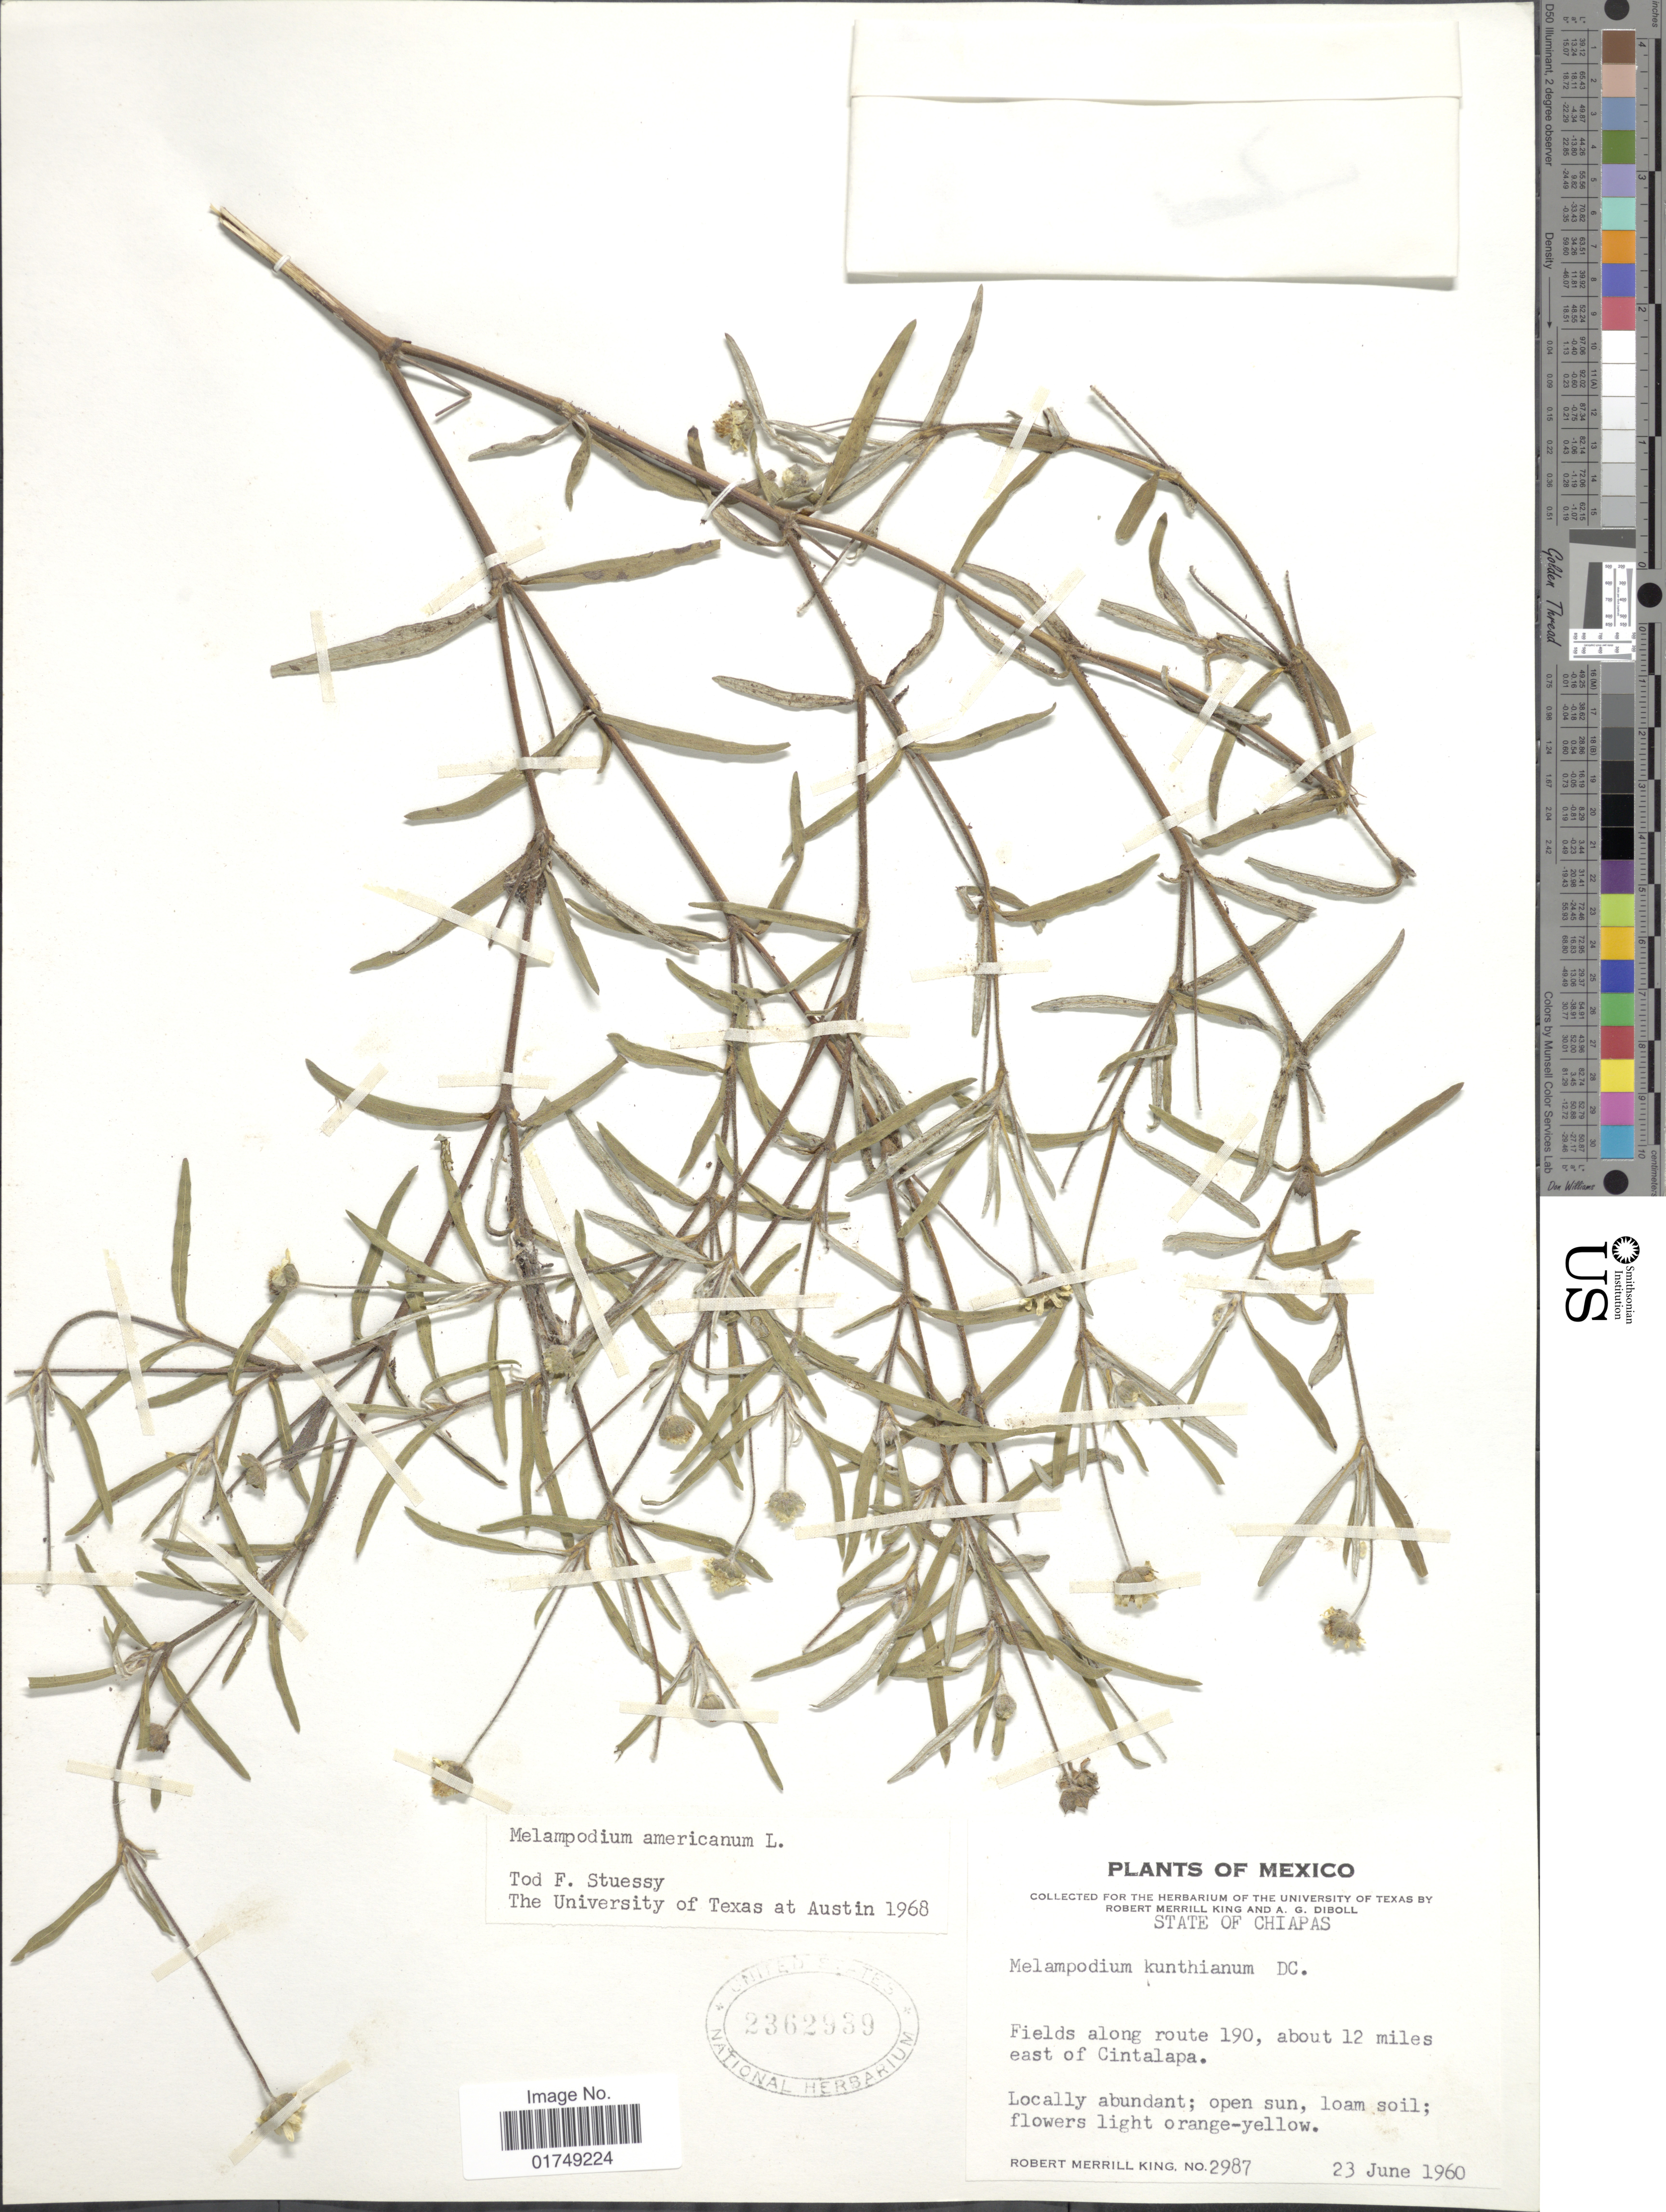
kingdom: Plantae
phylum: Tracheophyta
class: Magnoliopsida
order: Asterales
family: Asteraceae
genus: Melampodium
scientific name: Melampodium americanum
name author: L.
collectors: R. M. King & A. Diboll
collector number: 2987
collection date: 1960-06-23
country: Mexico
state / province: Chiapas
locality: Fields along route 190, about 12 miles east of Cintalapa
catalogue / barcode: US 2362939